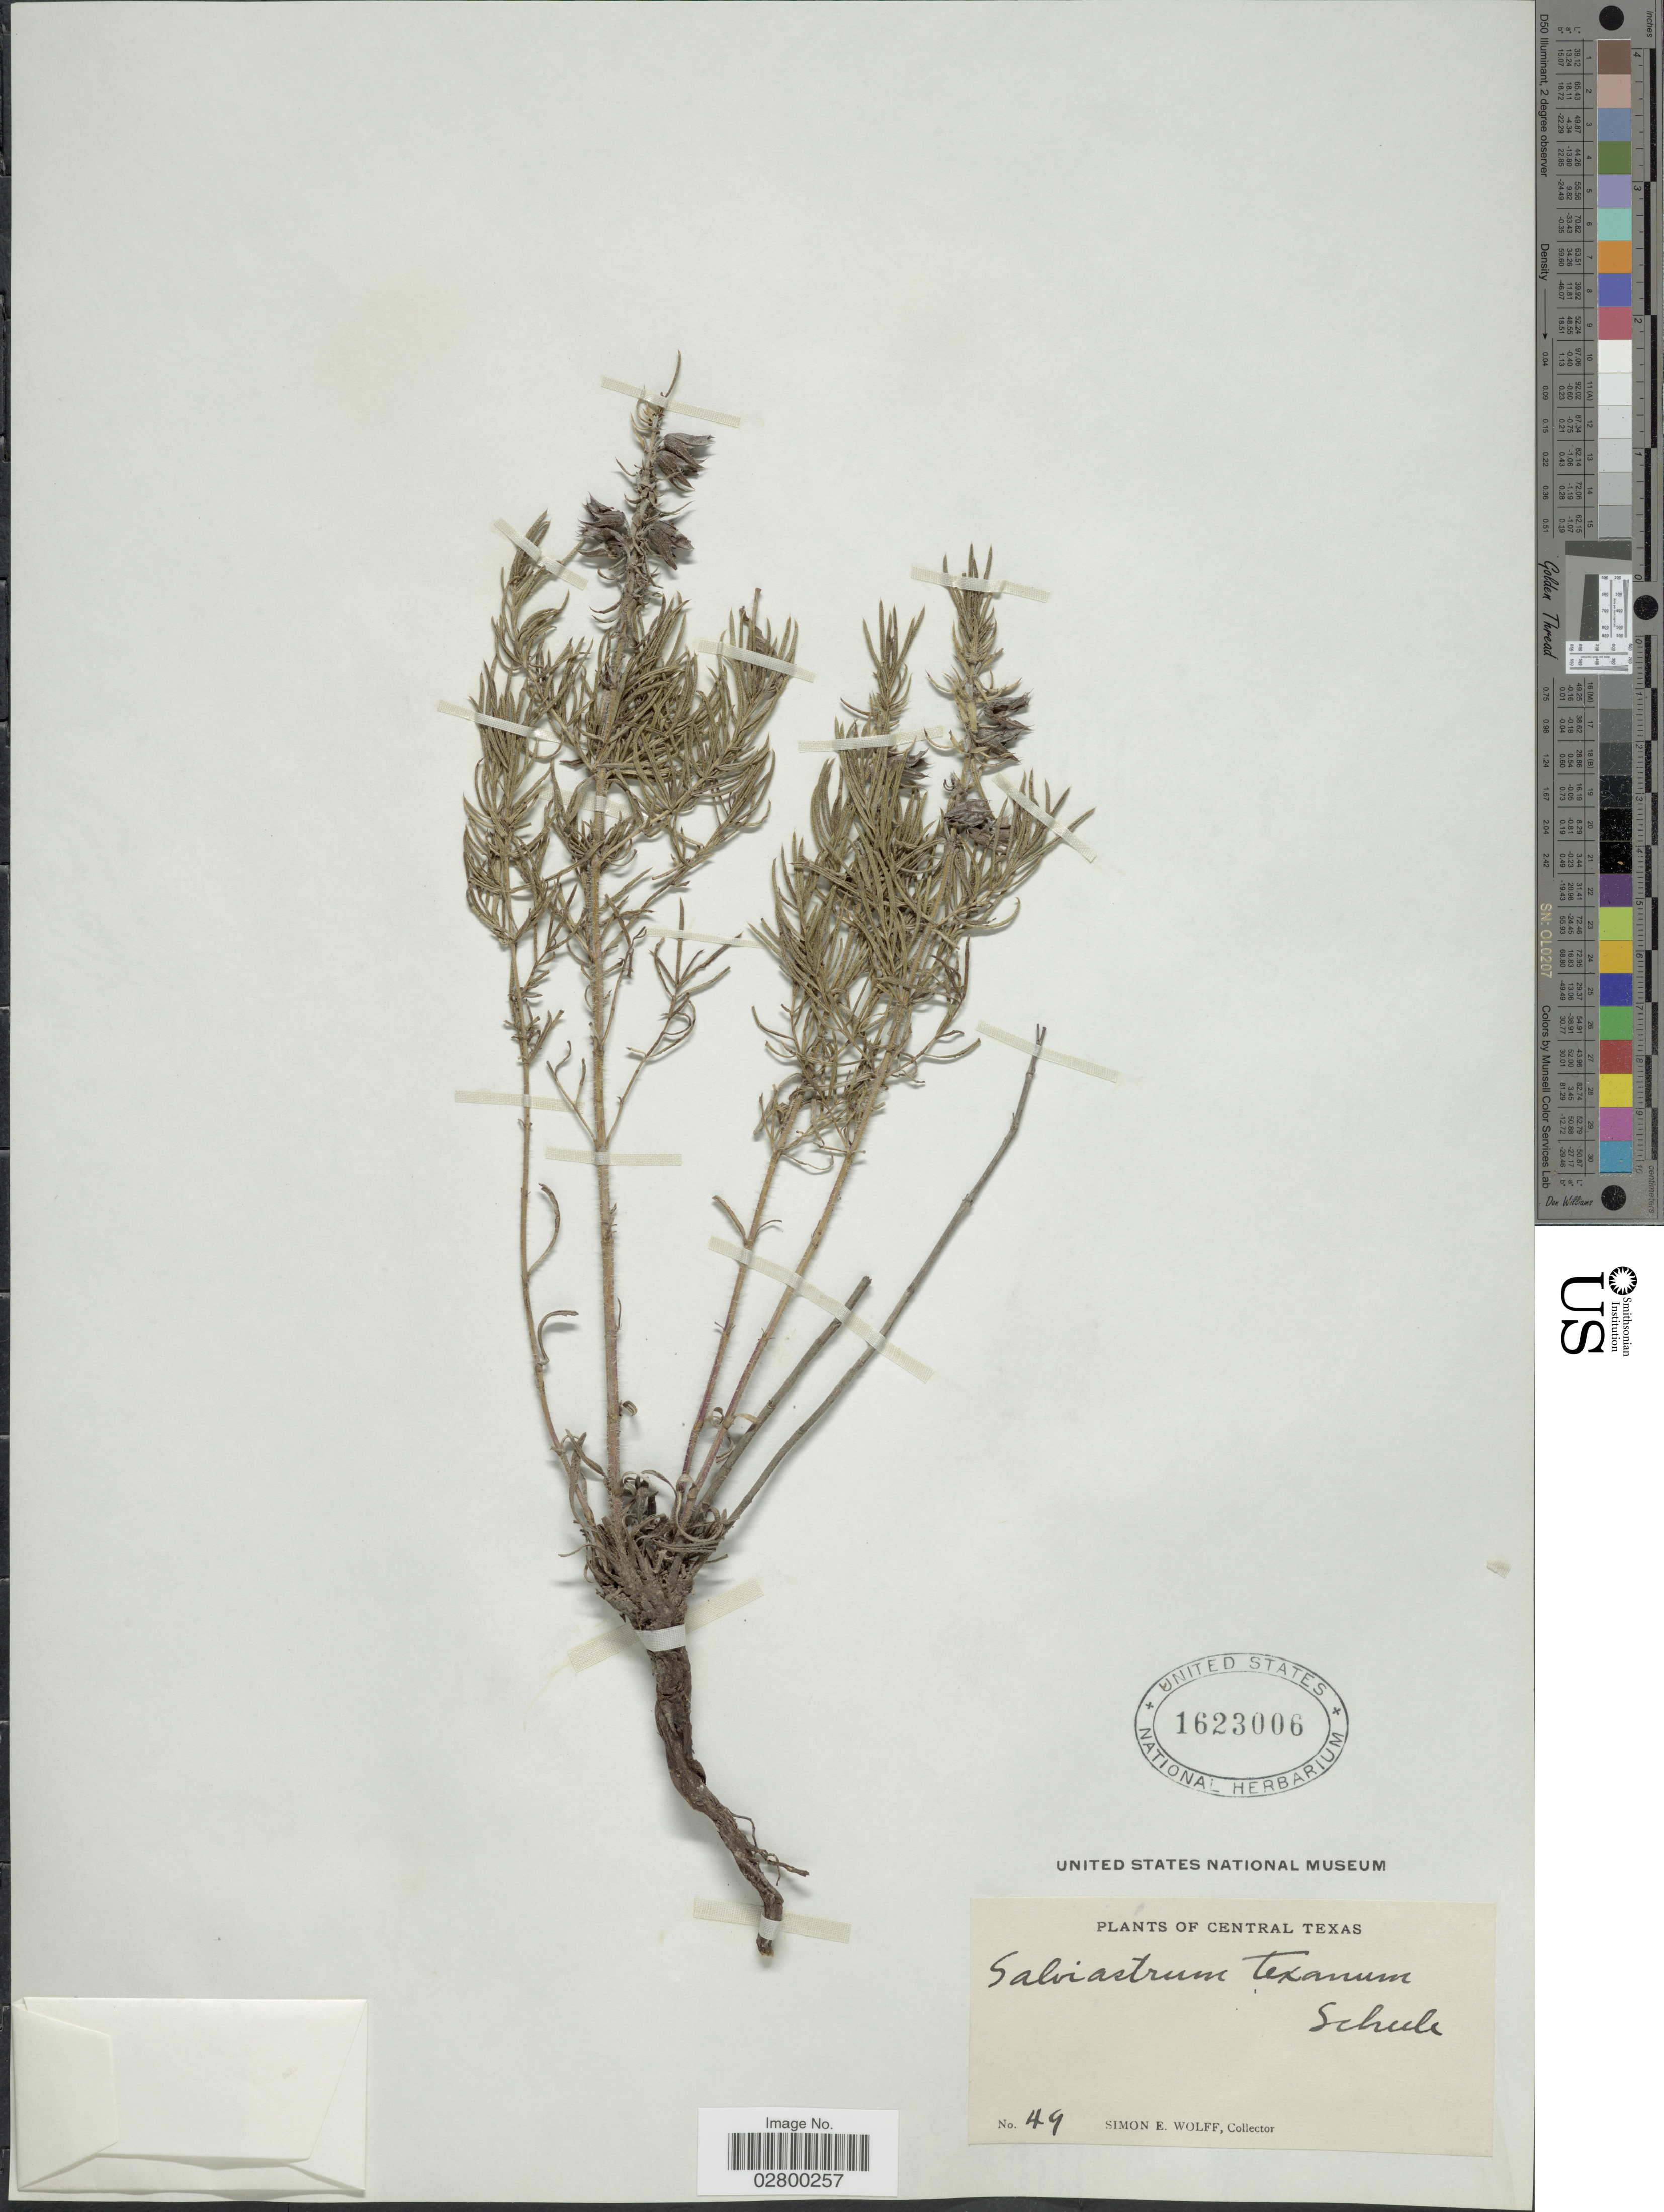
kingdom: Plantae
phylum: Tracheophyta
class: Magnoliopsida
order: Lamiales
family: Lamiaceae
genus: Salvia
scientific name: Salvia texana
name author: (Scheele) Torr.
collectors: S. E. Wolff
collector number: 49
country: United States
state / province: Texas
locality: Central Texas.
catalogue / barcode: US 1623006